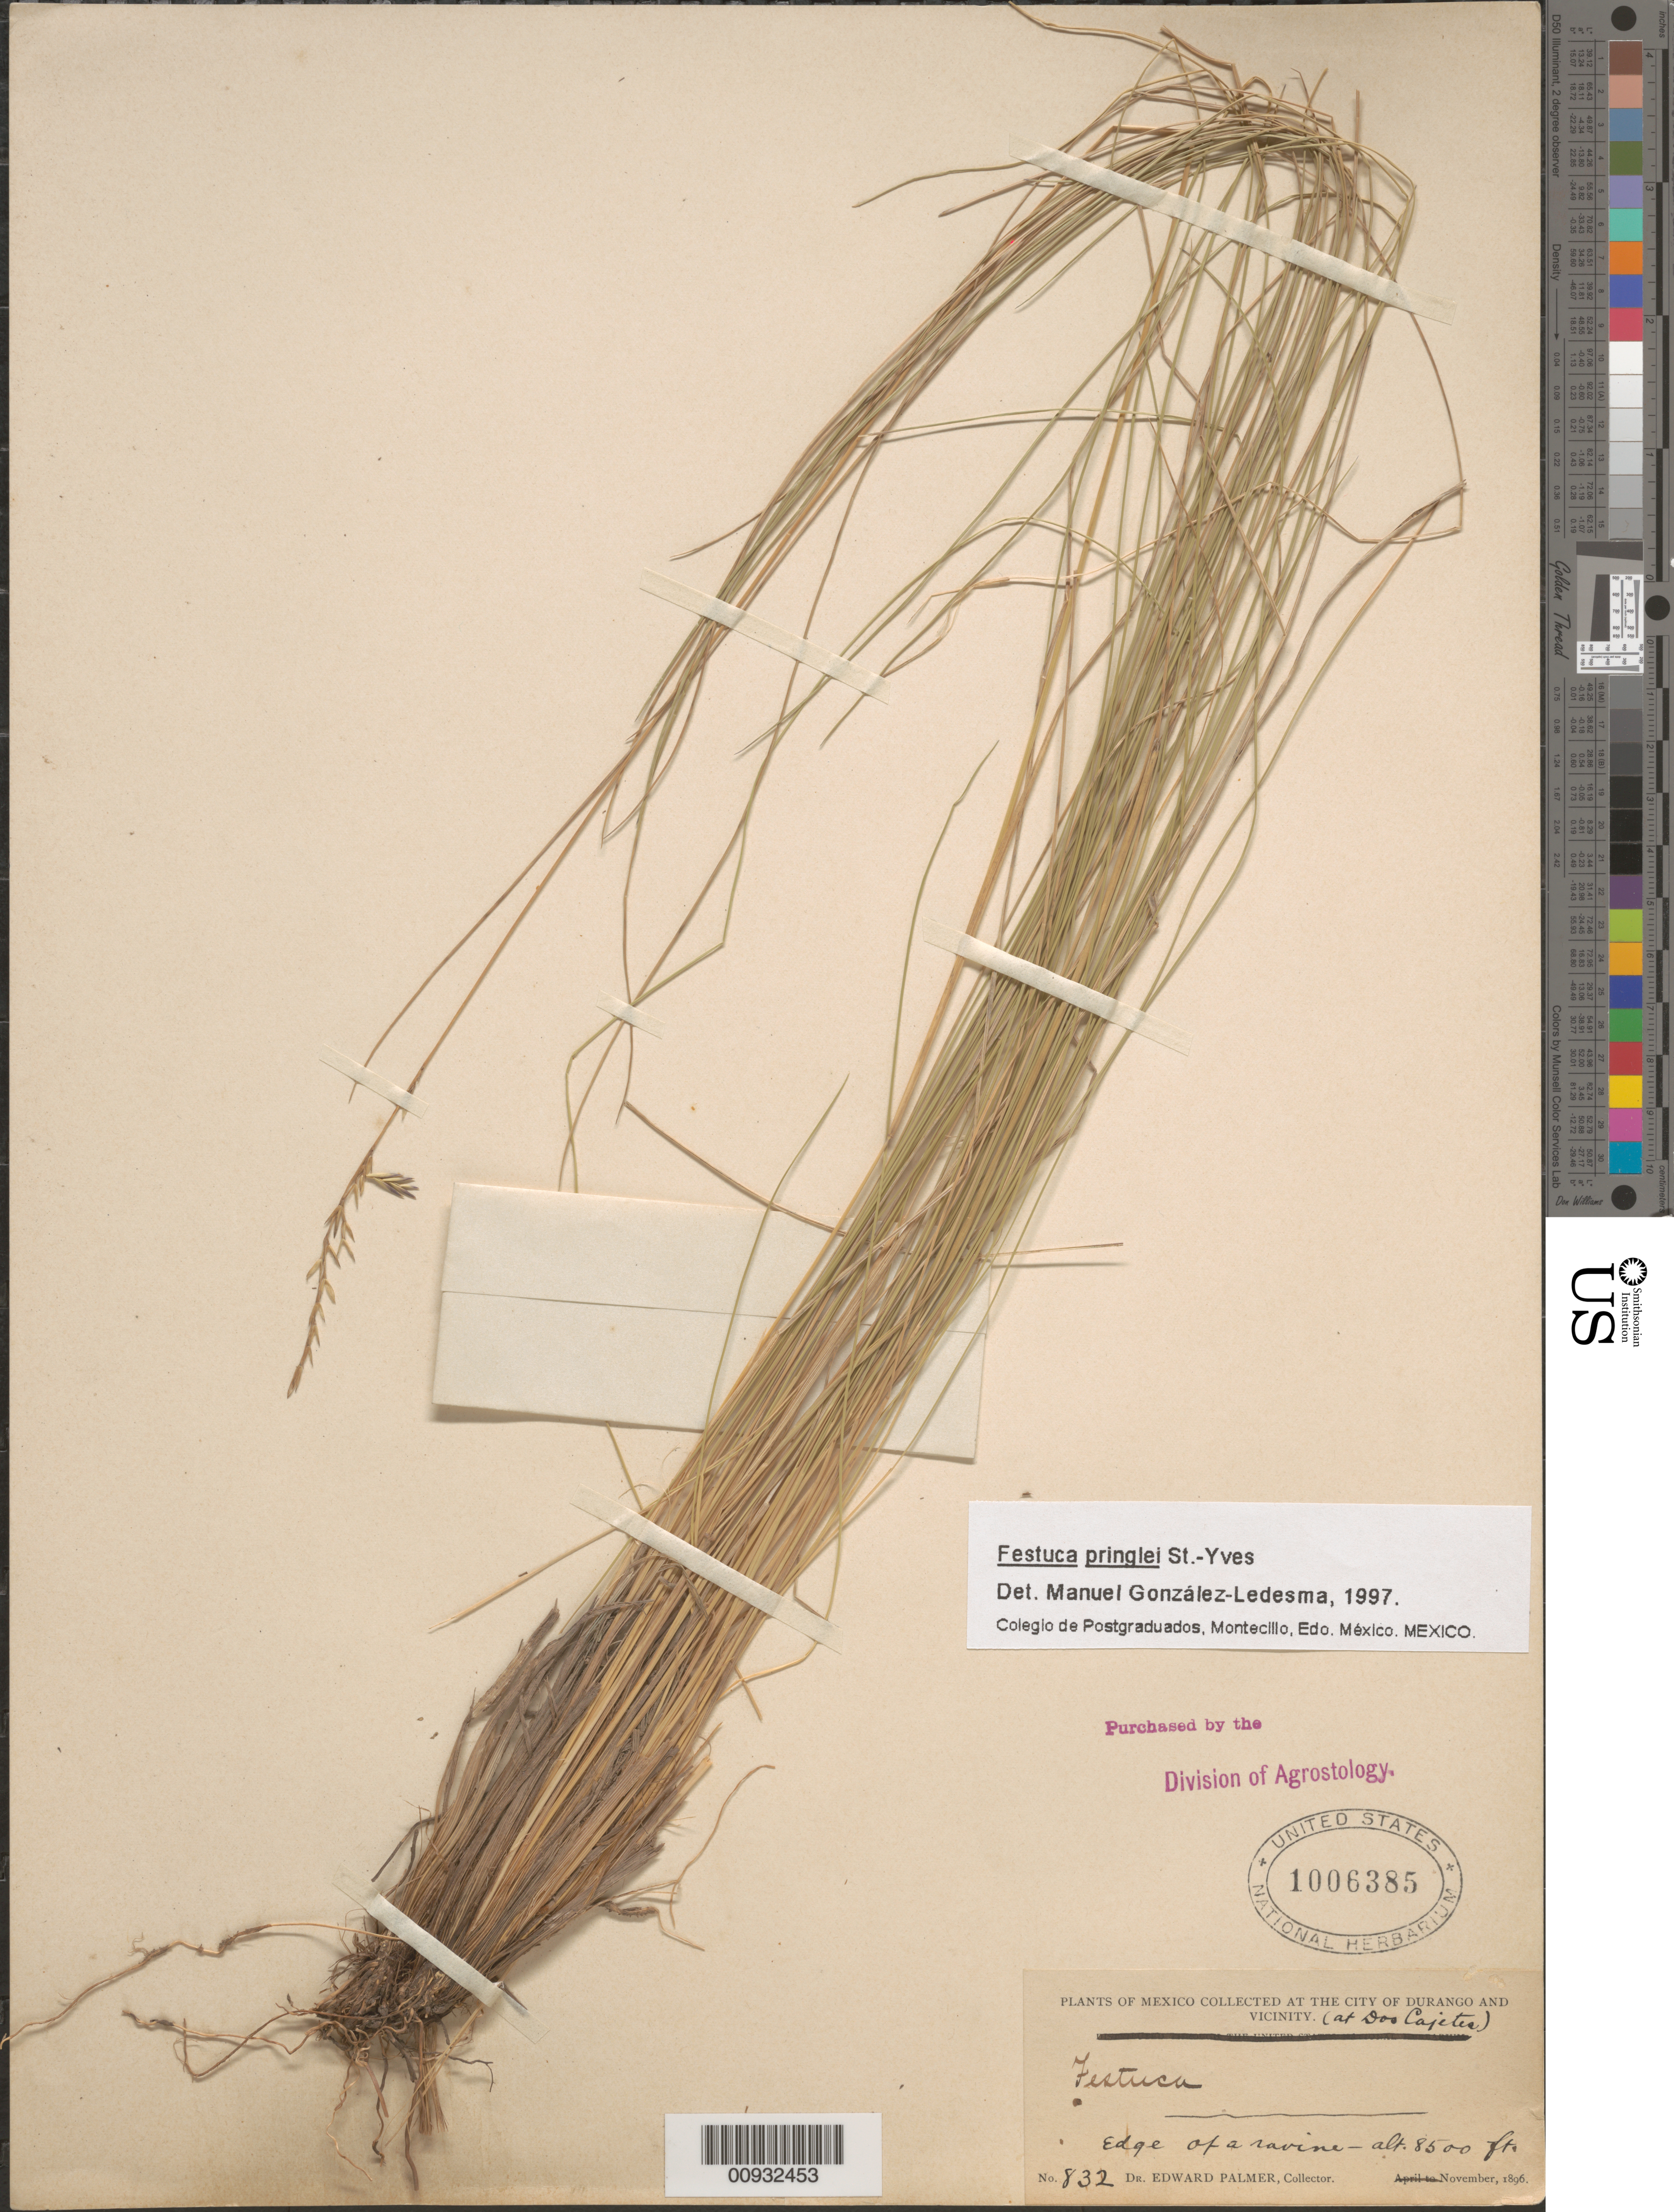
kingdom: Plantae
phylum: Tracheophyta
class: Liliopsida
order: Poales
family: Poaceae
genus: Festuca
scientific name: Festuca pringlei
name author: Saint-Yves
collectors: E. Palmer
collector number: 832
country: Mexico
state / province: Durango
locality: Durango at Dos Cajetes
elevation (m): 2591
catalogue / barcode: US 1006385